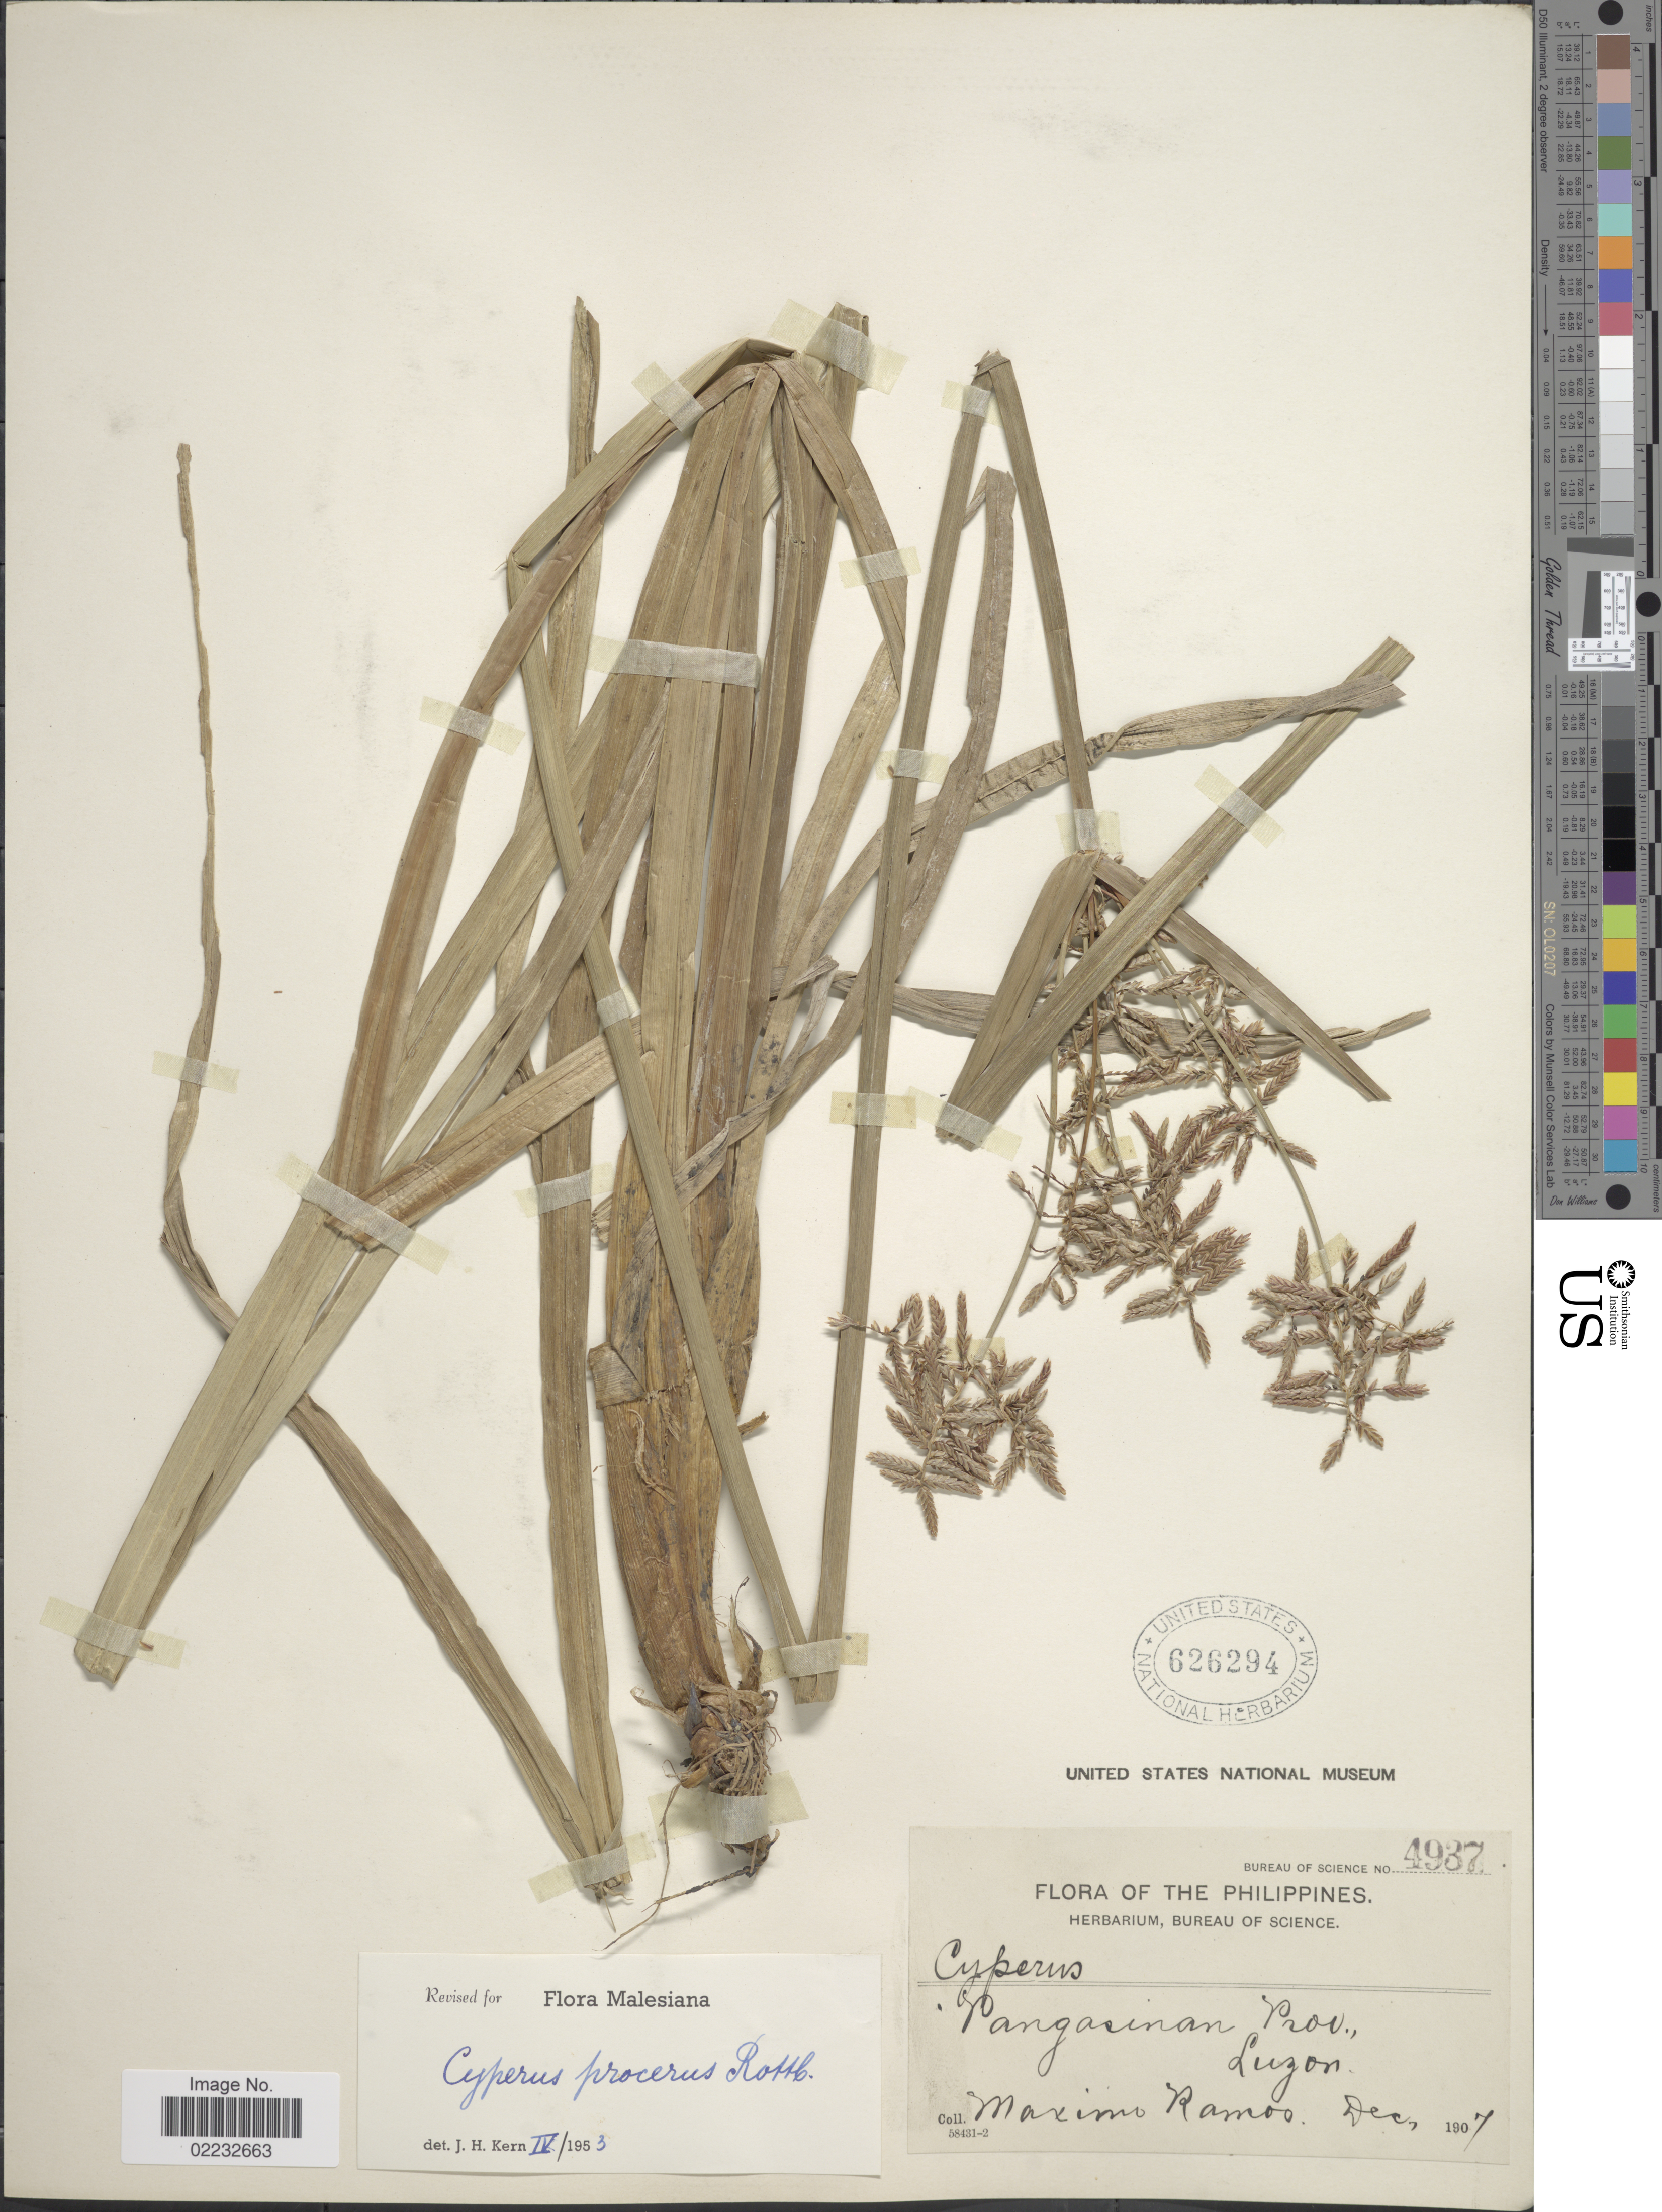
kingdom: Plantae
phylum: Tracheophyta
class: Liliopsida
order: Poales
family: Cyperaceae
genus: Cyperus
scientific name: Cyperus procerus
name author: Rottb.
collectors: M. Ramos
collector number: Bureau of Science 4937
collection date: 1907-12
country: Philippines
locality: Pangasinan Prov., Luzon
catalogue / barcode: US 626294